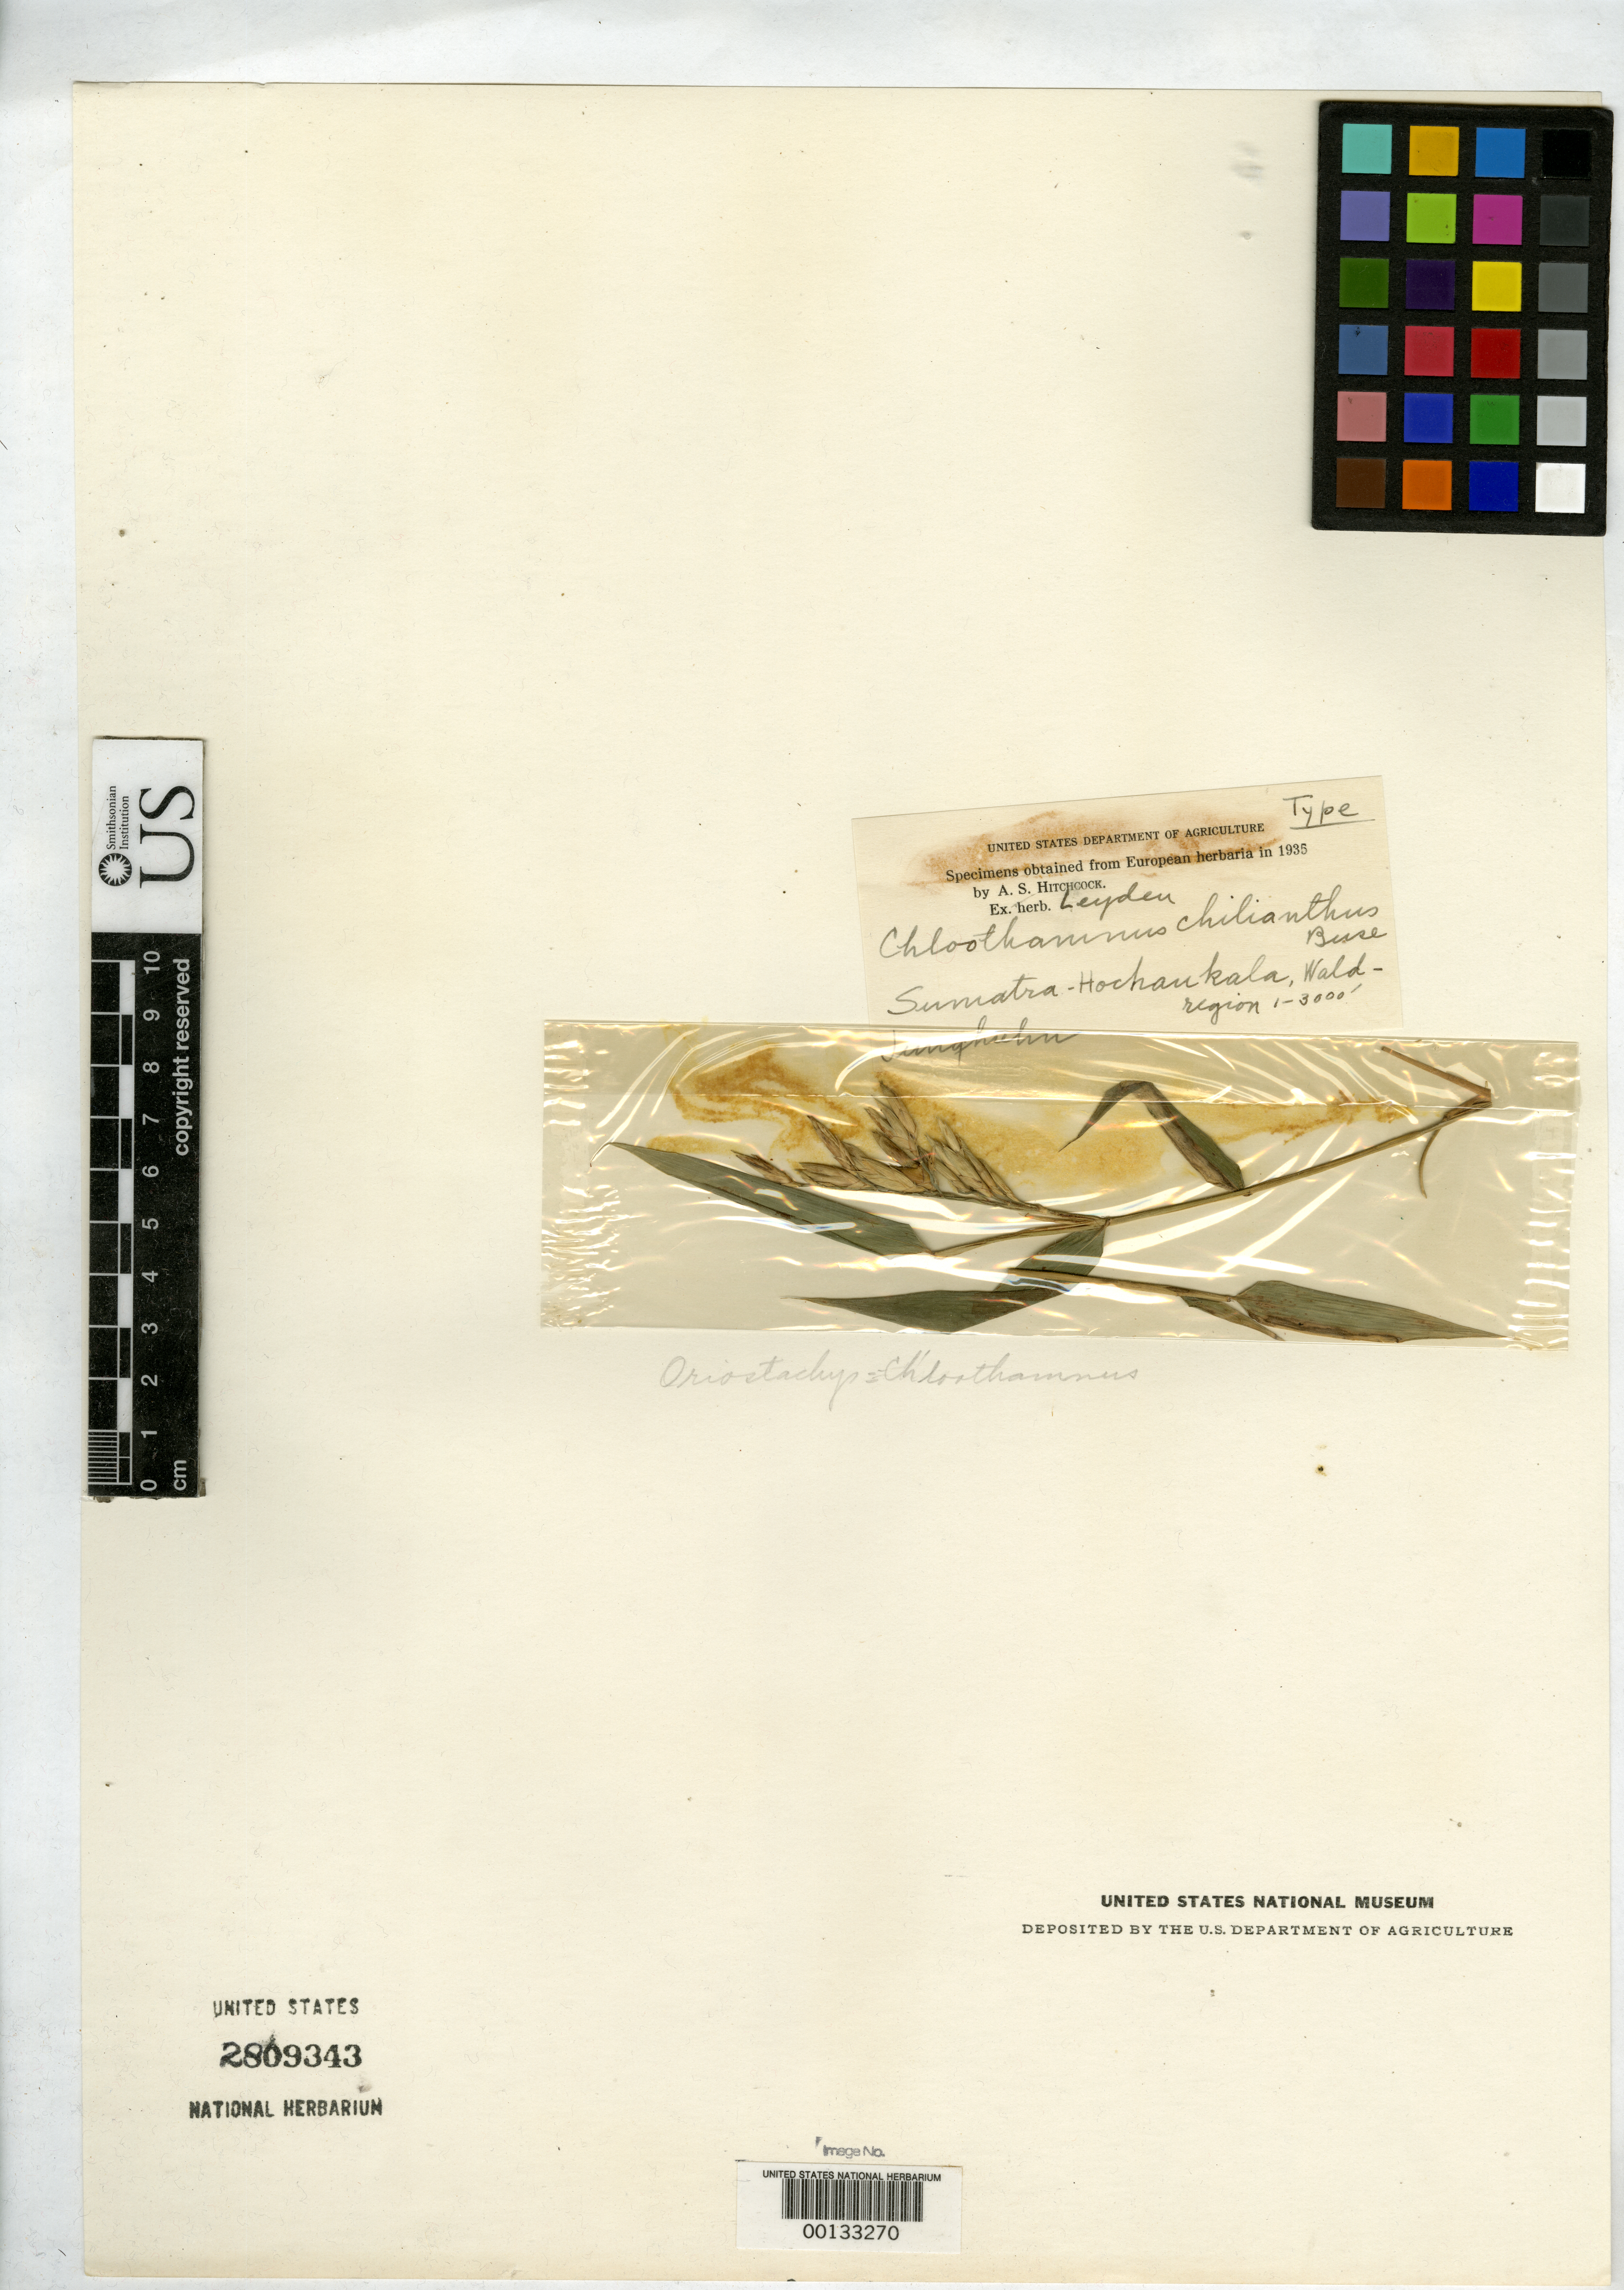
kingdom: Plantae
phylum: Tracheophyta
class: Liliopsida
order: Poales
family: Poaceae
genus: Chloothamnus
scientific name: Chloothamnus chilianthus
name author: Büse in Miq.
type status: Type Material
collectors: F. W. Junghuhn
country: Indonesia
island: Sumatra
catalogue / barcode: US 2809343